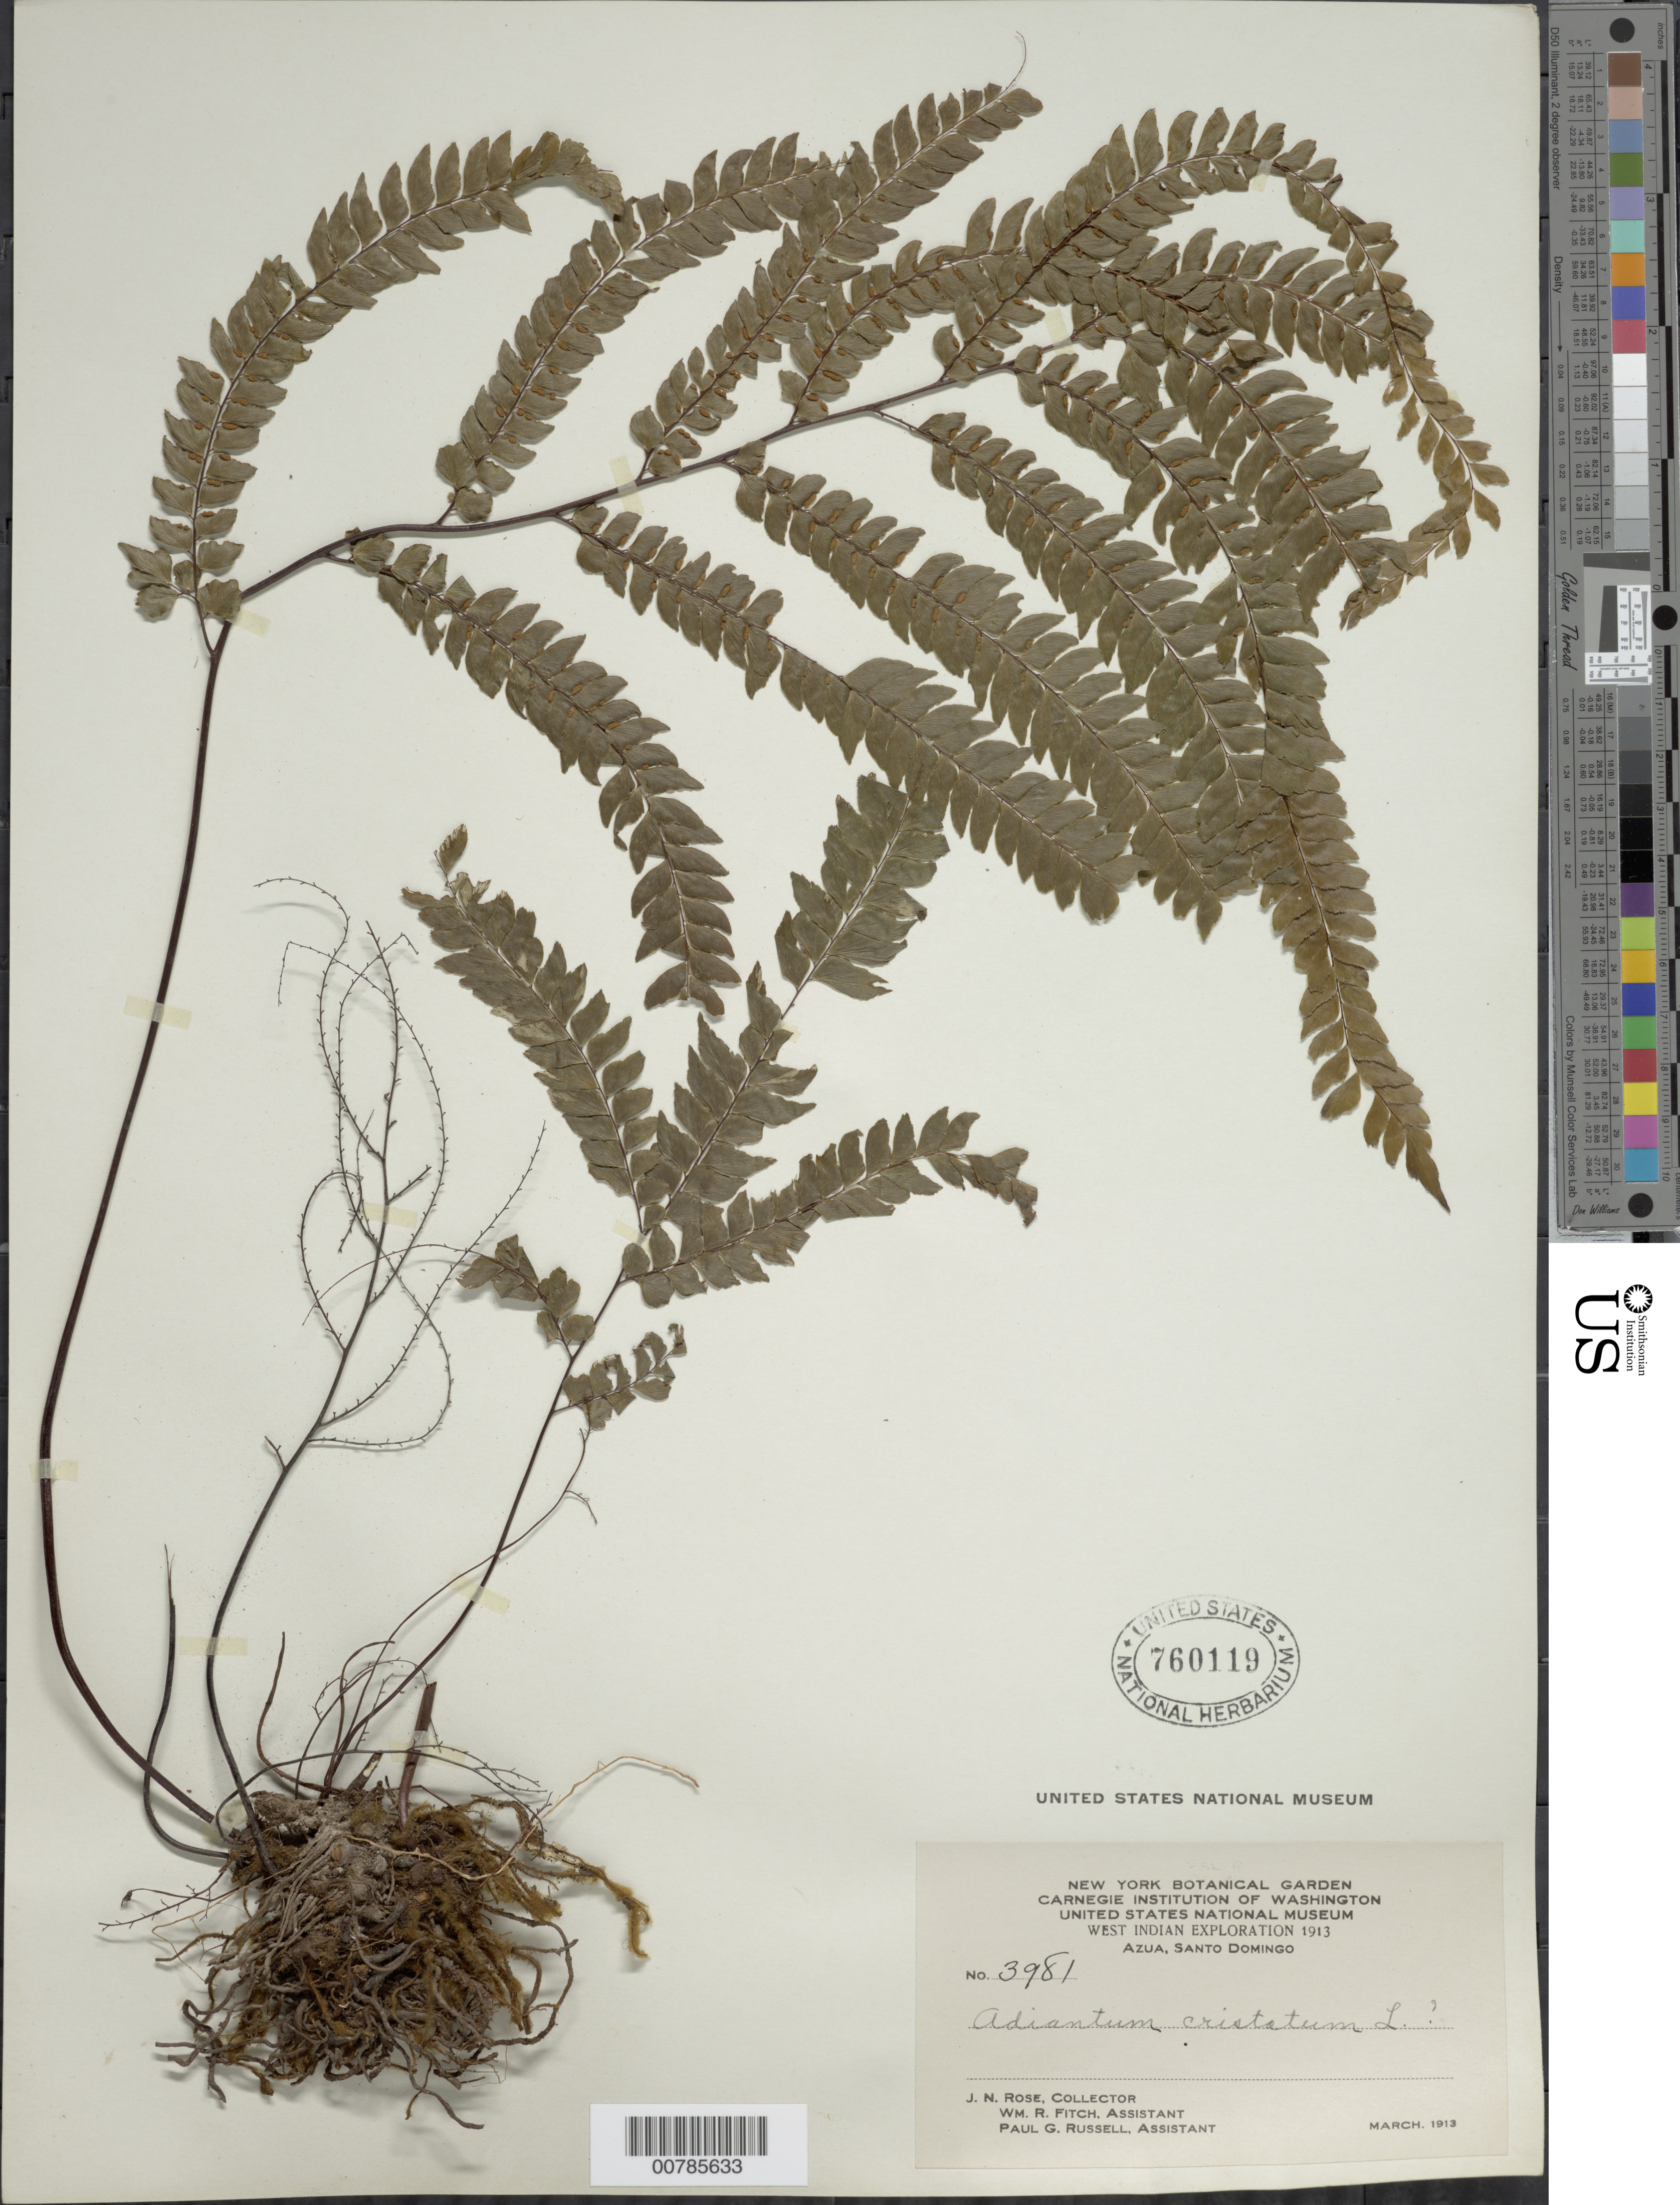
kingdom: Plantae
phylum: Tracheophyta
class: Polypodiopsida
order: Polypodiales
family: Pteridaceae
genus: Adiantum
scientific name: Adiantum pyramidale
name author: (L.) Willd.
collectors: J. N. Rose, W. R. Fitch & P. G. Russell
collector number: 3981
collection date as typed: Mar 1913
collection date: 1913-03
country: Dominican Republic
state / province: Azua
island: Hispaniola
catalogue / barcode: US 760119